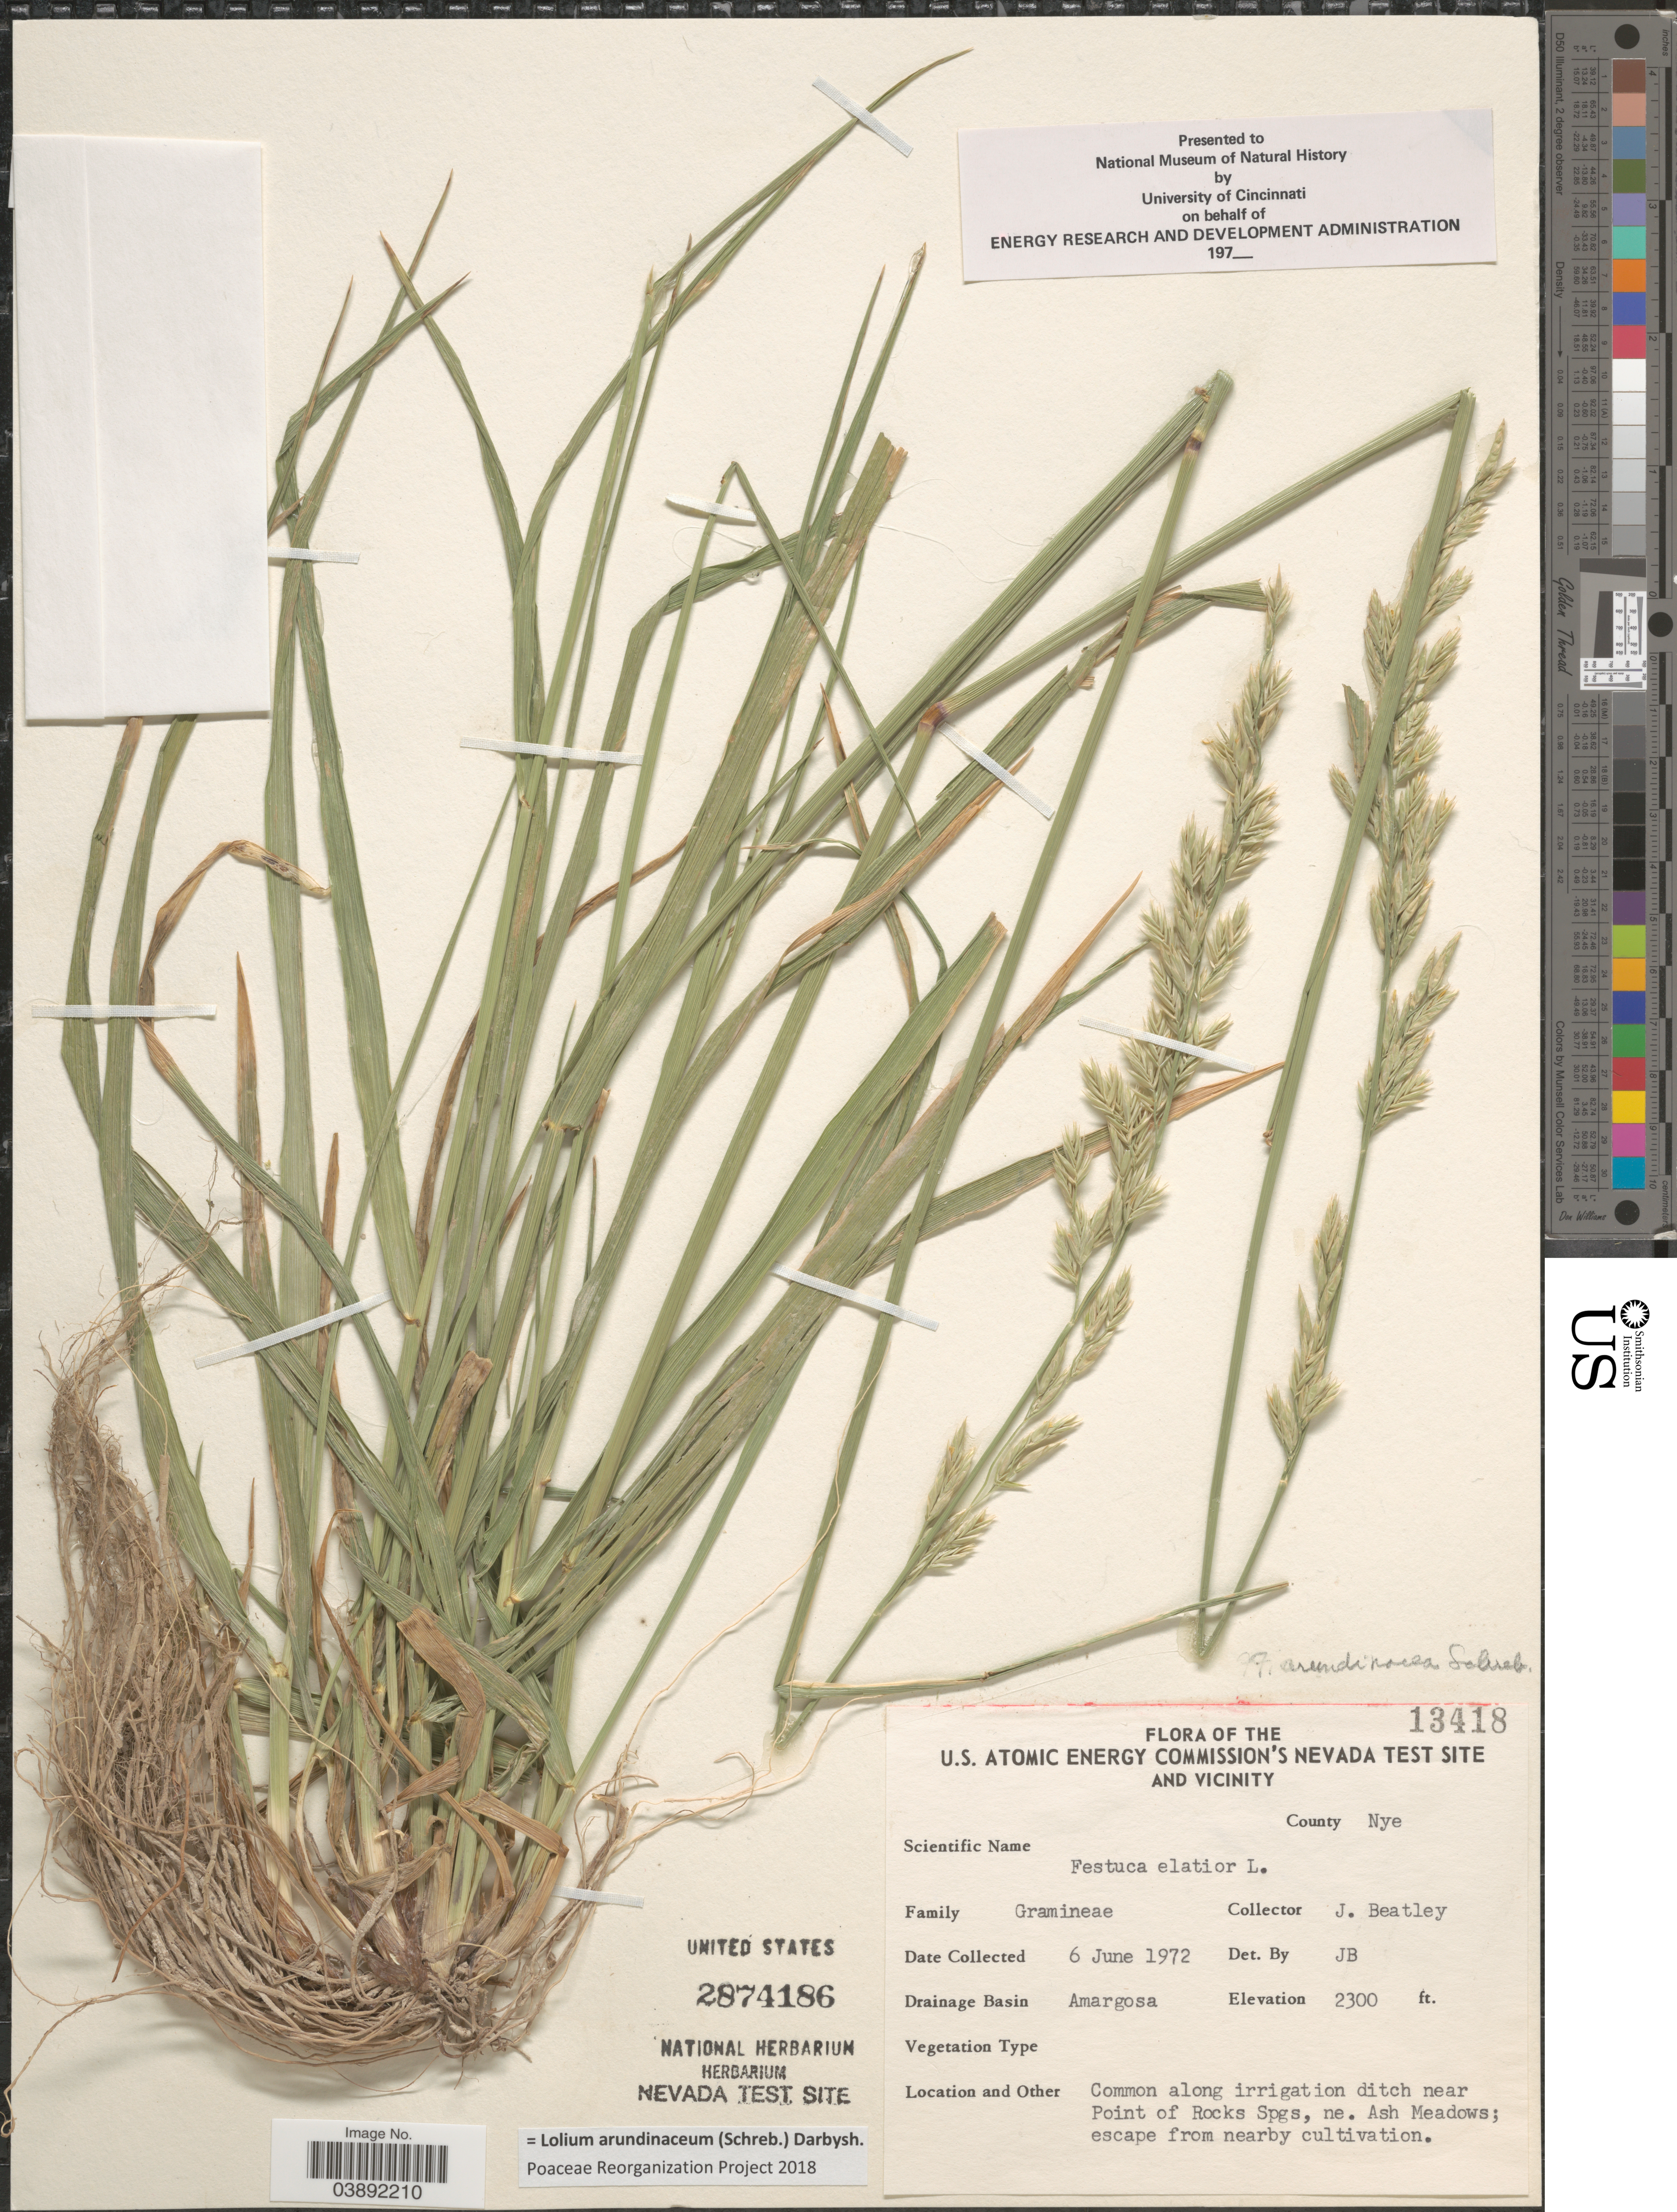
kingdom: Plantae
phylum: Tracheophyta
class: Liliopsida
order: Poales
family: Poaceae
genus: Lolium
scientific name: Lolium arundinaceum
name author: (Schreb.) Darbysh.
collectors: J. C. Beatley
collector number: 13418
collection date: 1972-06-06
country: United States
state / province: Nevada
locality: U.S. Atomic Energy Commission's Nevada Test Site and Vicinity. County Nye. Drainage Basin Amargosa. Along irrigation ditch near Point of Rocks Sprgs, ne. Ash Meadows.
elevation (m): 701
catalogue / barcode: US 2874186